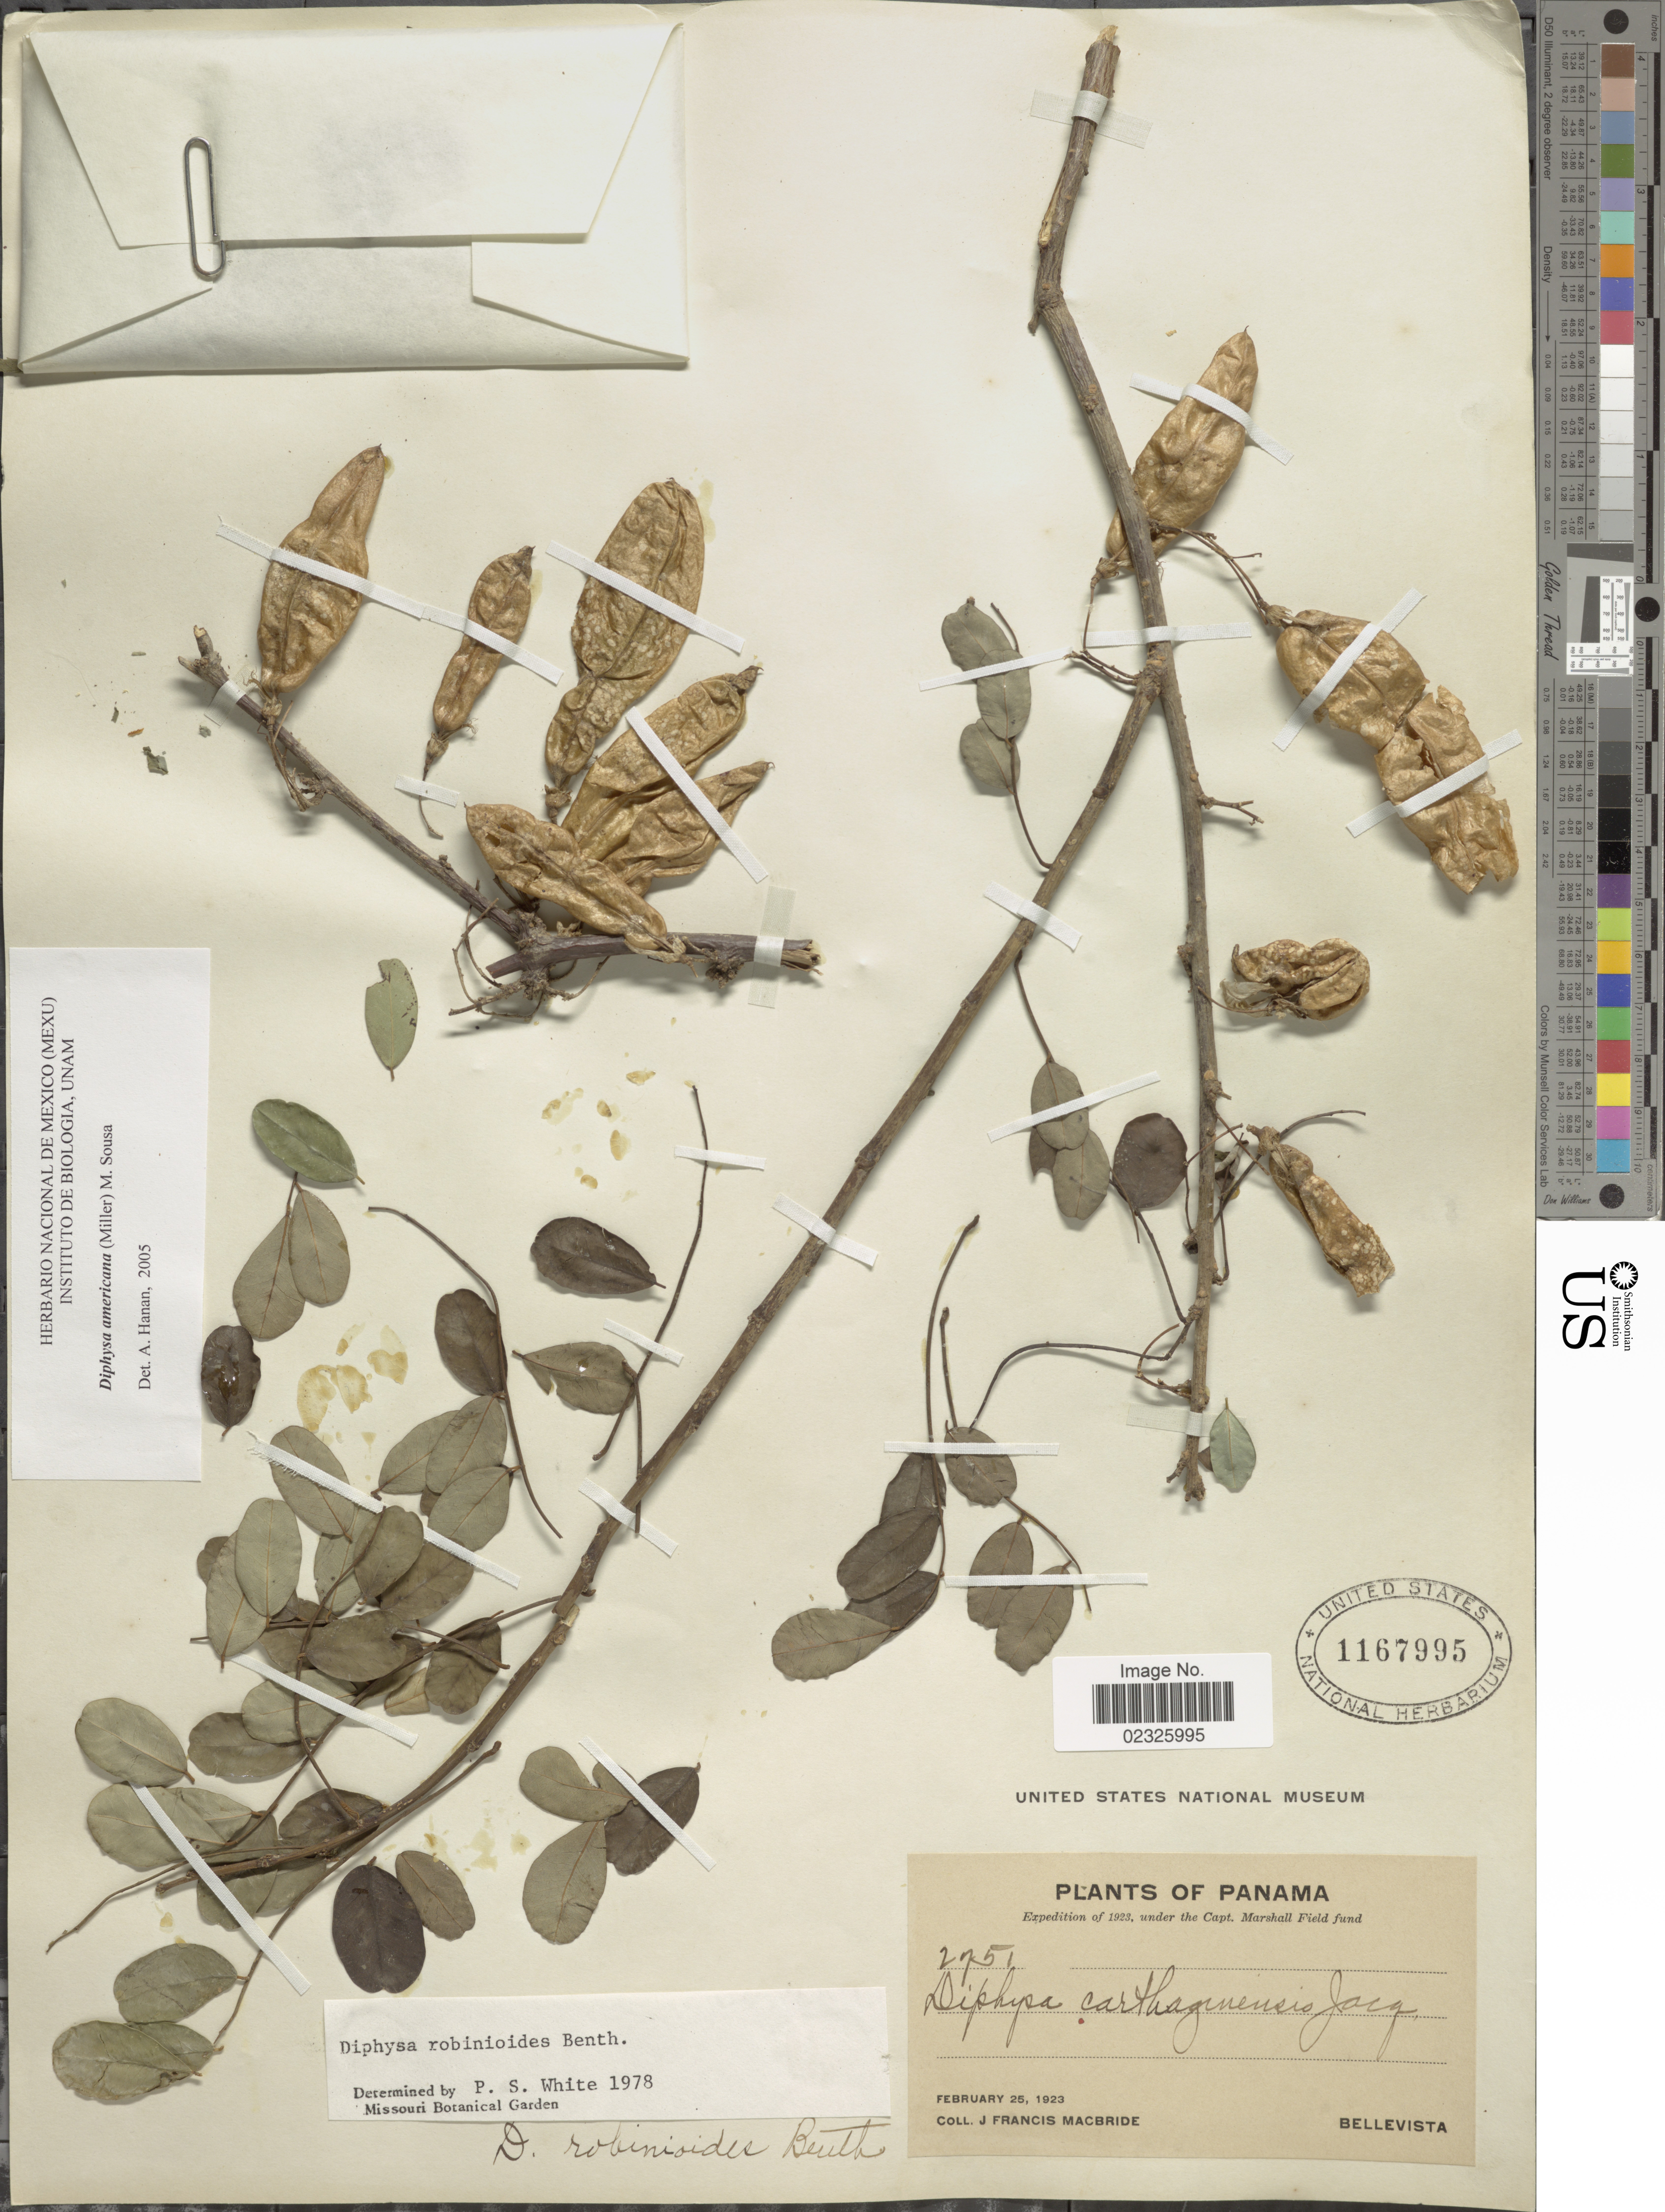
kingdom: Plantae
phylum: Tracheophyta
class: Magnoliopsida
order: Fabales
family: Fabaceae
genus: Diphysa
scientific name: Diphysa americana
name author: (Mill.) M. Sousa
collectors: J. F. Macbride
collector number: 2751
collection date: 1923-02-25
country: Panama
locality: Bellevista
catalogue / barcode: US 1167995